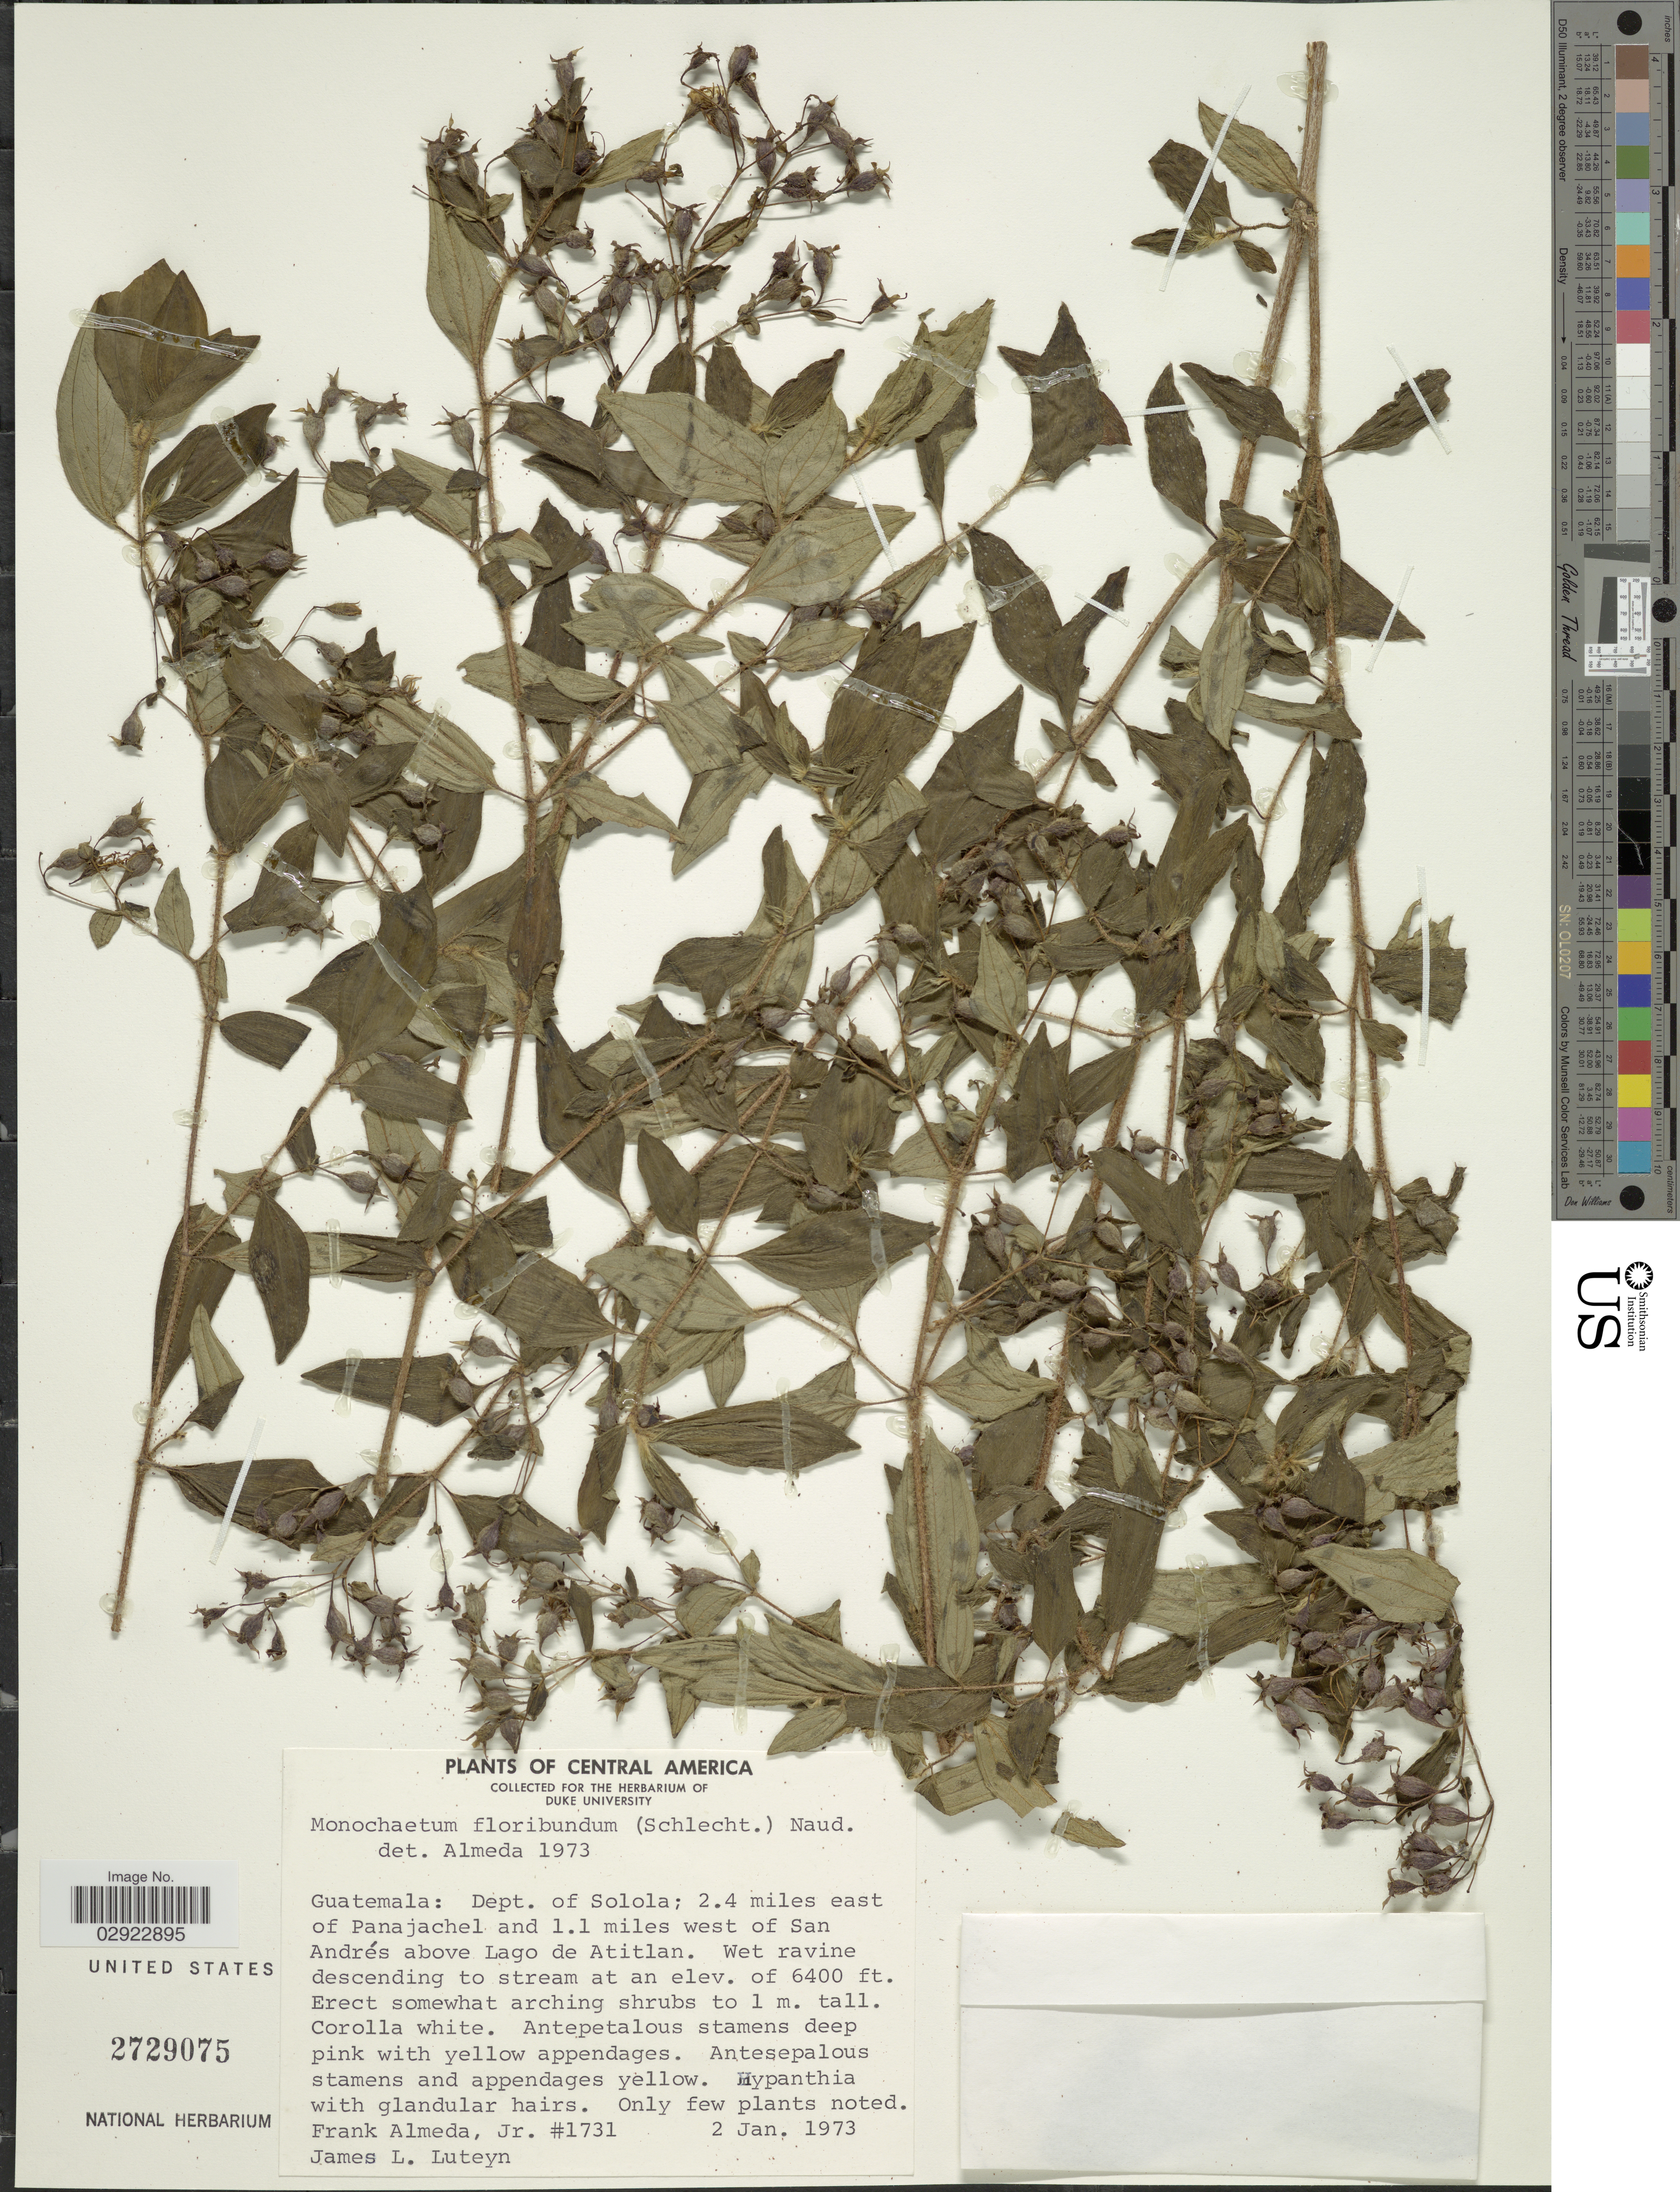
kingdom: Plantae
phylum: Tracheophyta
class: Magnoliopsida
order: Myrtales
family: Melastomataceae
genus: Monochaetum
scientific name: Monochaetum floribundum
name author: (Schltdl.) Naudin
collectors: F. Almeda & J. L. Luteyn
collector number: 1731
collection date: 1973-01-02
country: Guatemala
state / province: Sololá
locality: Guatemala: Dept. of Solola; 2.4 miles east of Panajachel and 1.1 miles west of San Andrés above Lago de Atitlan.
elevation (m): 1951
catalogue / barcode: US 2729075